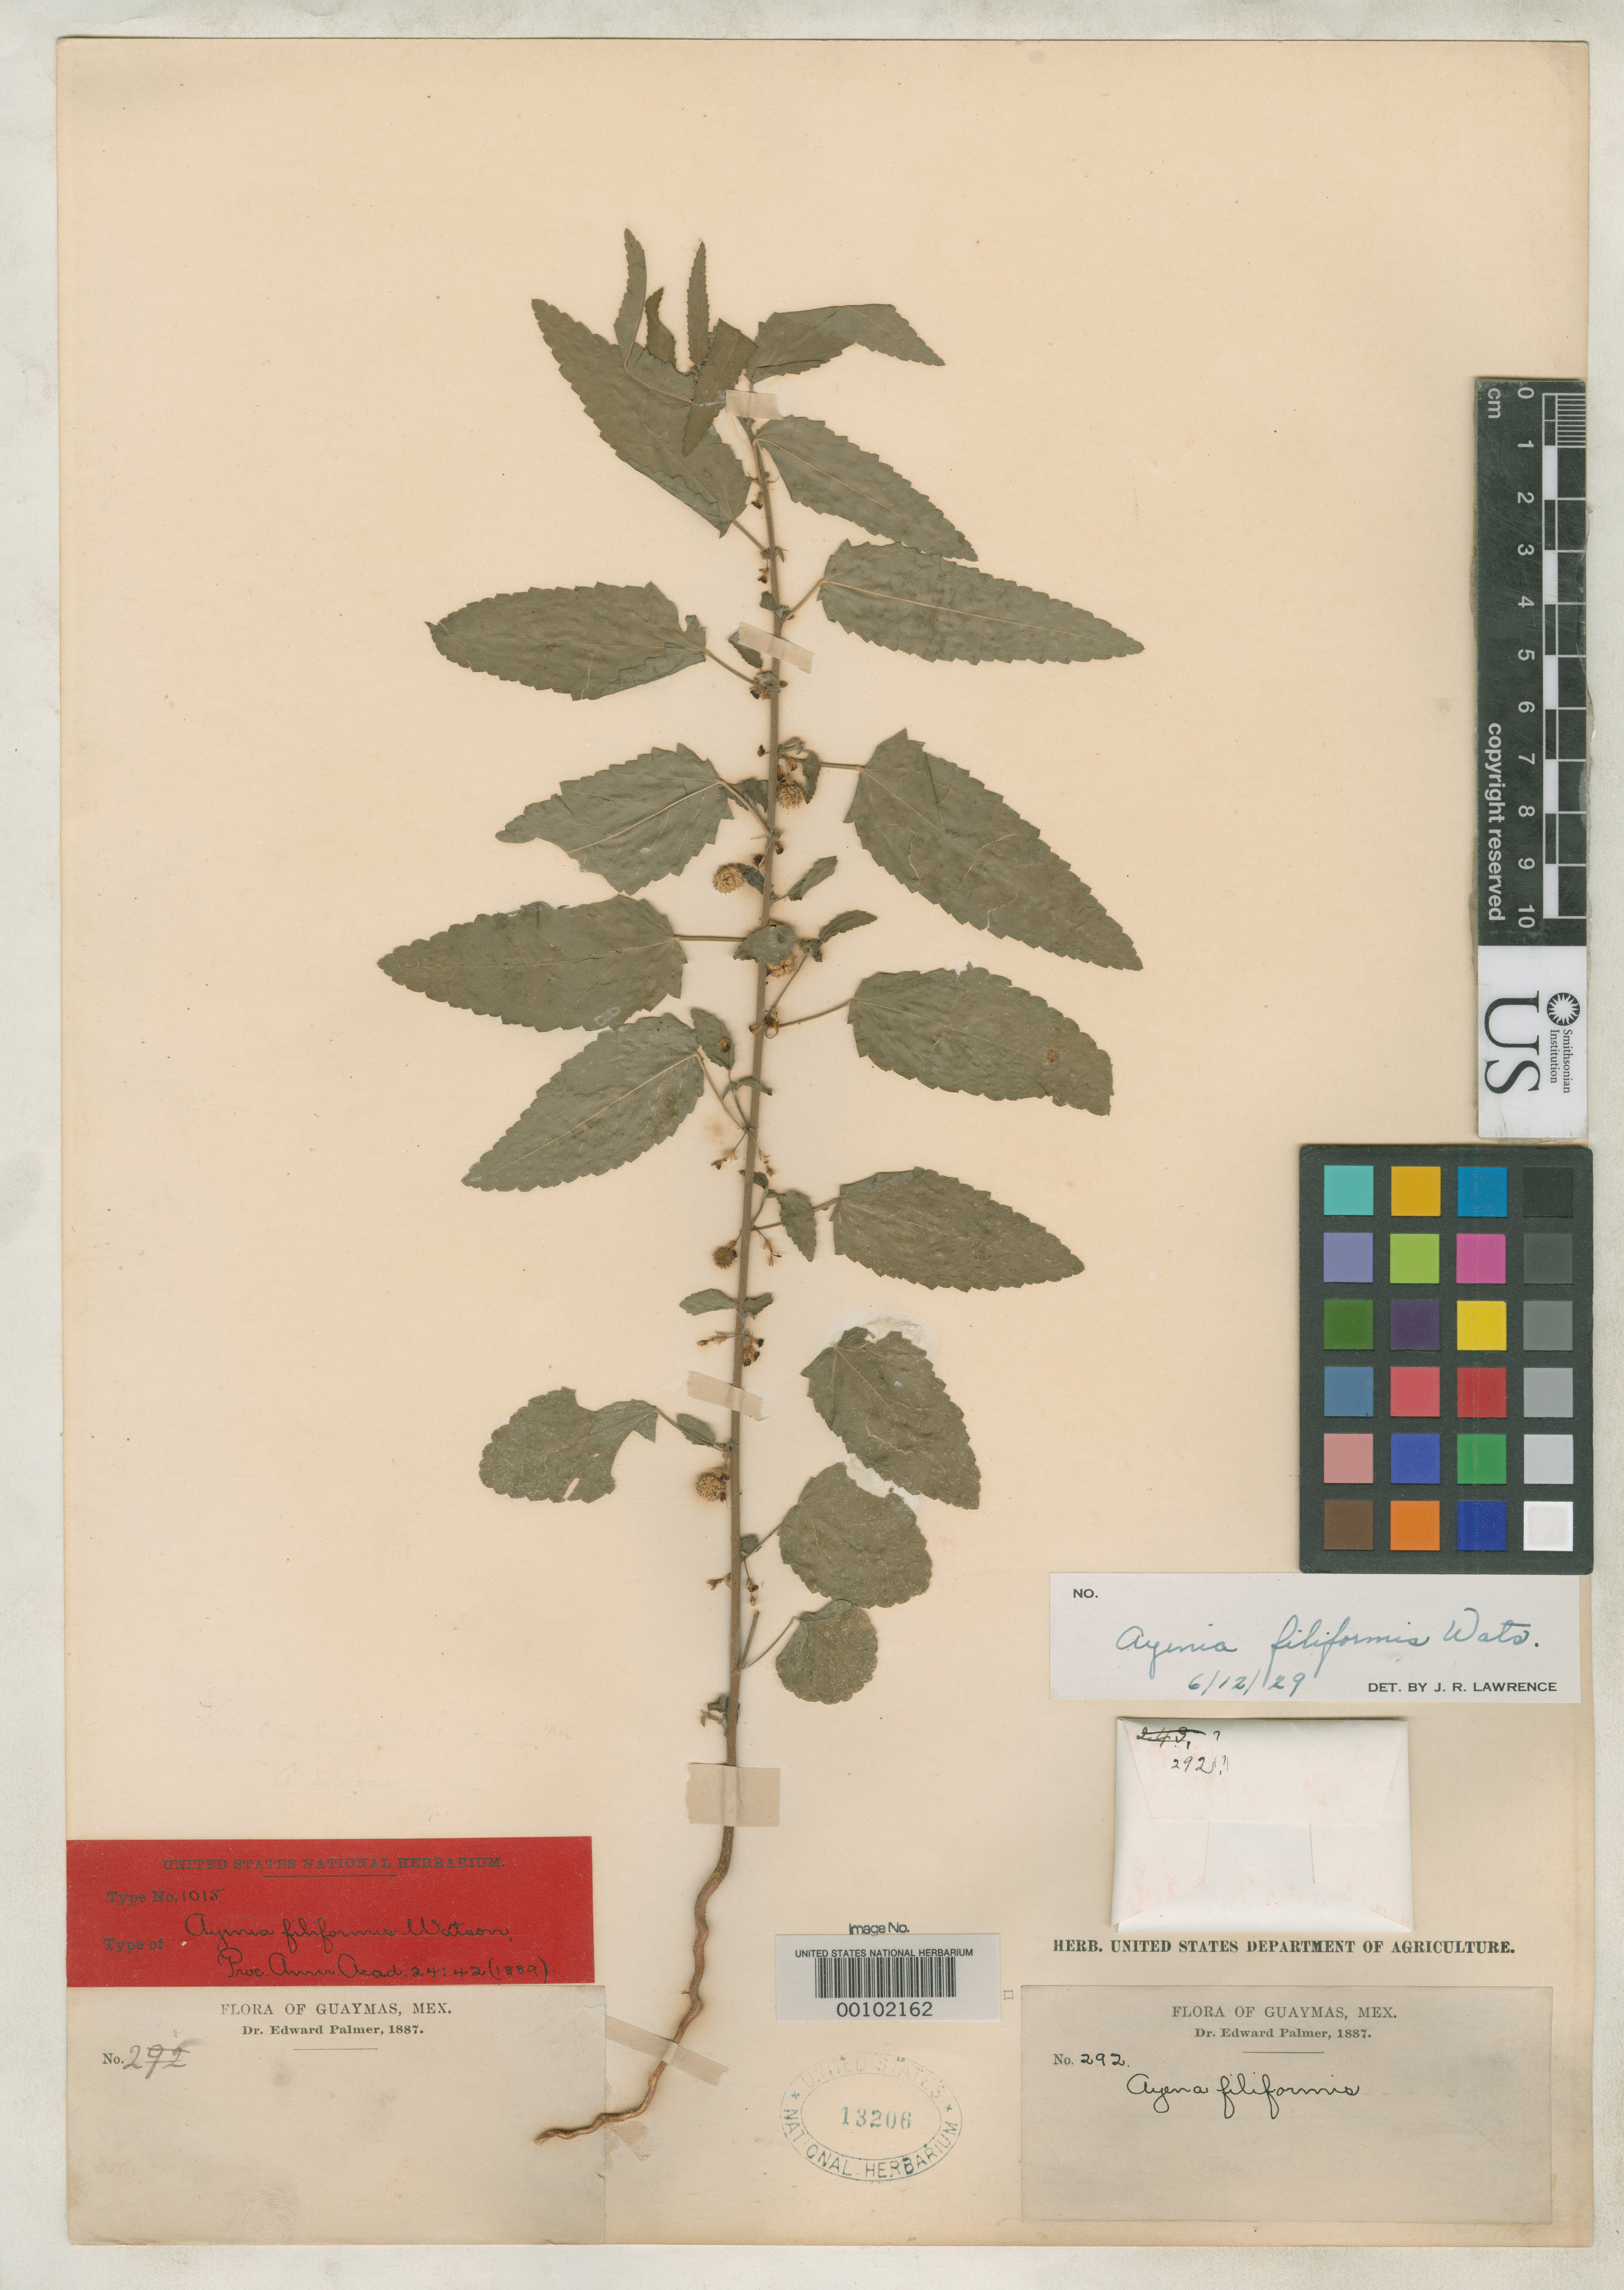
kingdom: Plantae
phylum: Tracheophyta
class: Magnoliopsida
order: Malvales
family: Malvaceae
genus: Ayenia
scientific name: Ayenia filiformis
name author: S. Watson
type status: Type Collection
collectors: E. Palmer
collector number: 292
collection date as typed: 1887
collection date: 1887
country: Mexico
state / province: Sonora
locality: Guaymas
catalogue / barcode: US 13206